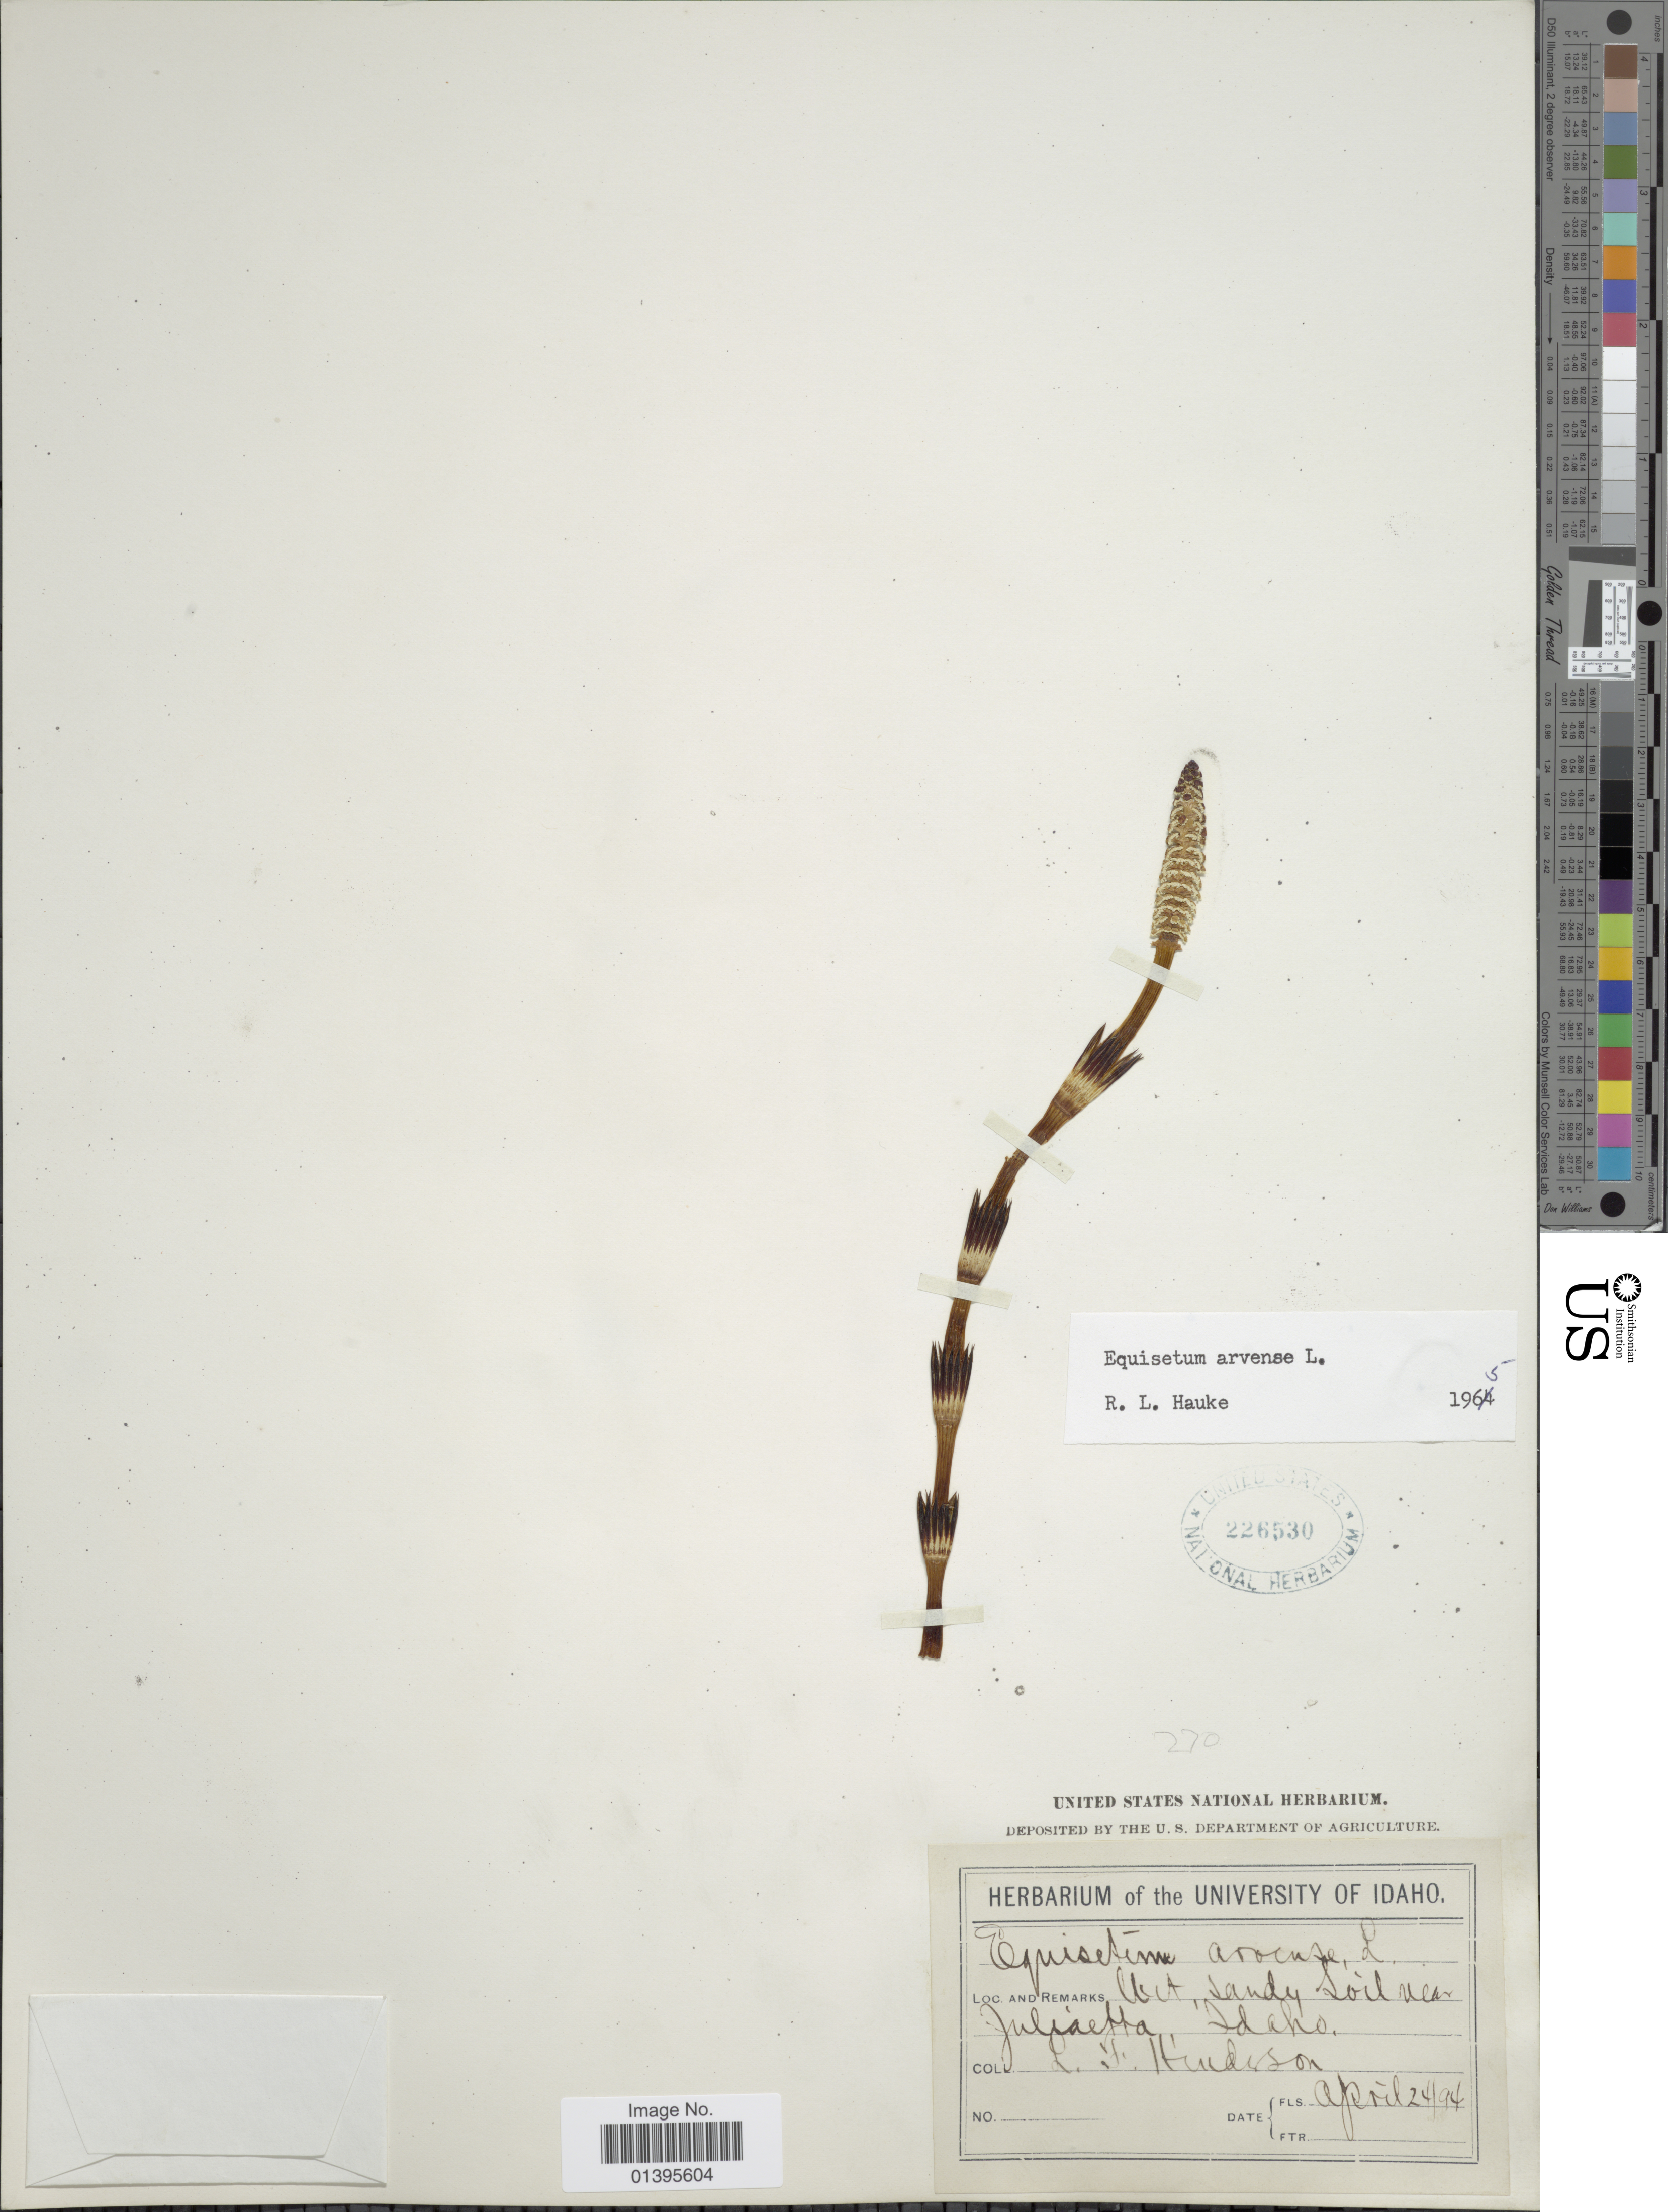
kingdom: Plantae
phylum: Tracheophyta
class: Polypodiopsida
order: Equisetales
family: Equisetaceae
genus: Equisetum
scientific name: Equisetum arvense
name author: L.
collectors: L. Hindson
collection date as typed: Transcribed d/m/y: 24/4/94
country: United States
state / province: Idaho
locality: Juliaetta.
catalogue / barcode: US 226530